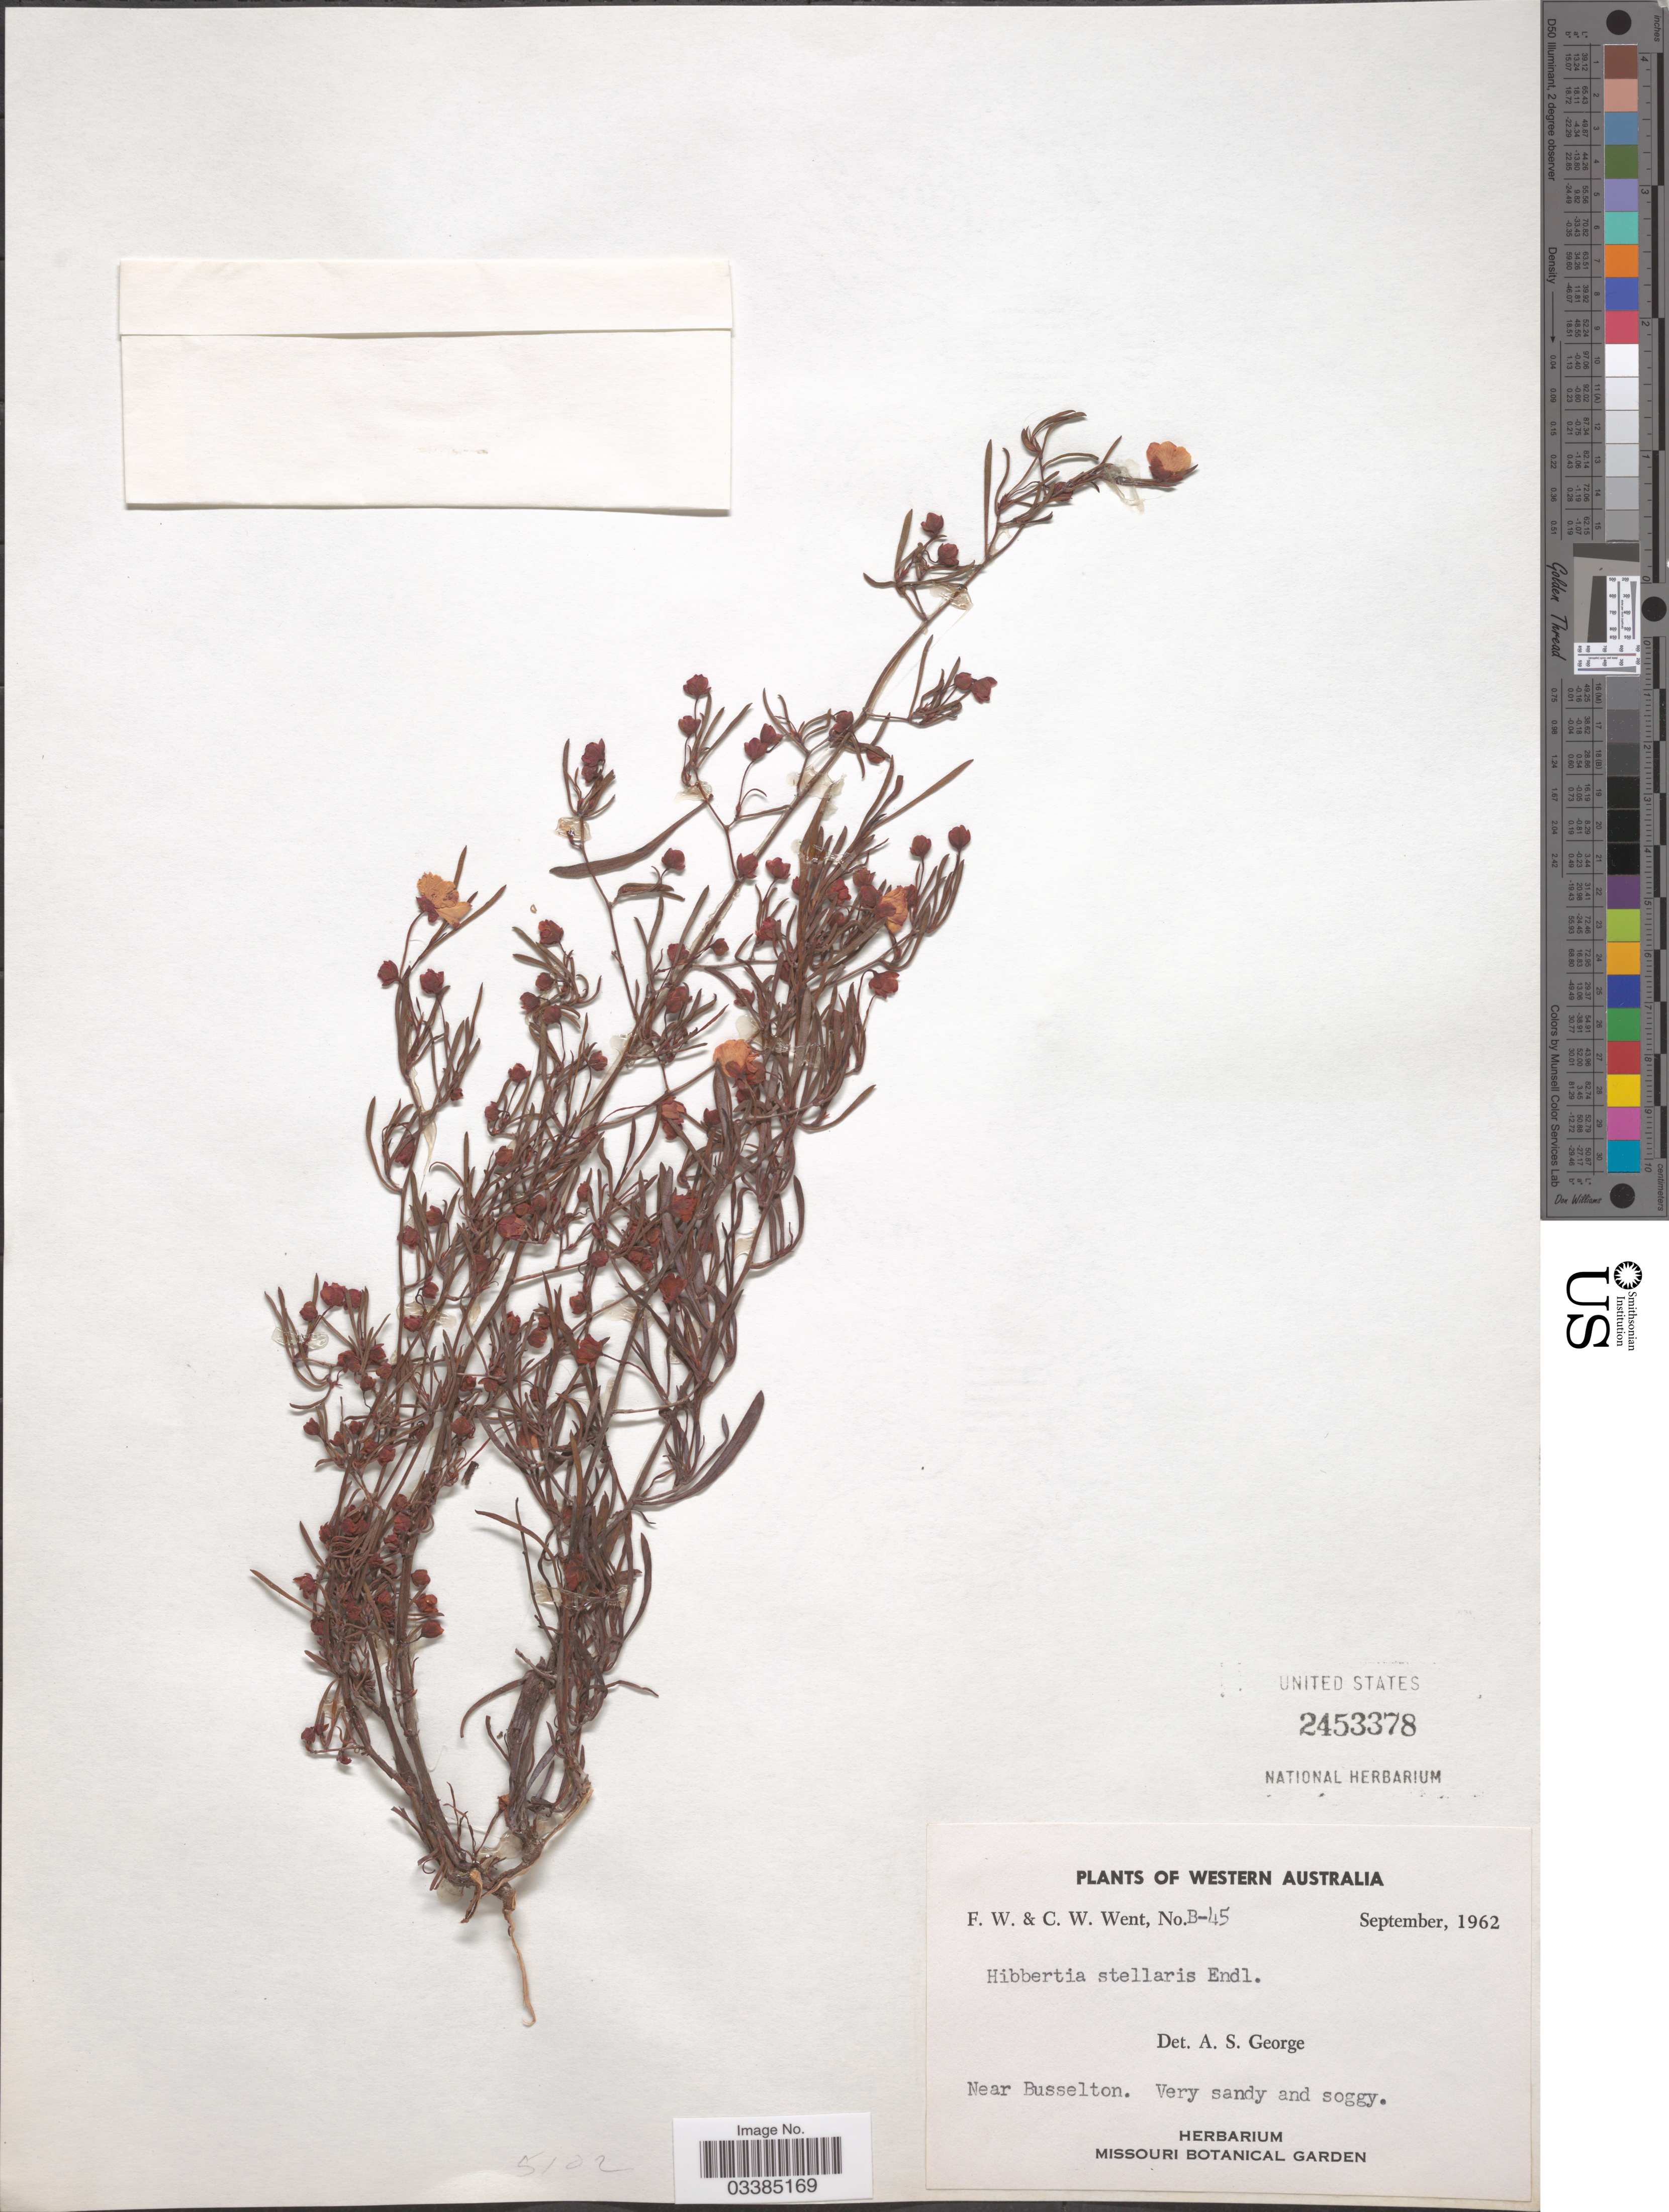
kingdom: Plantae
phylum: Tracheophyta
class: Magnoliopsida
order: Dilleniales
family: Dilleniaceae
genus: Hibbertia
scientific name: Hibbertia stellaris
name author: Endl.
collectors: F. W. Went & C. W. Went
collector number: B-45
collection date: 1962-09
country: Australia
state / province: Western Australia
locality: Near Busselton.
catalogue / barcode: US 2453378